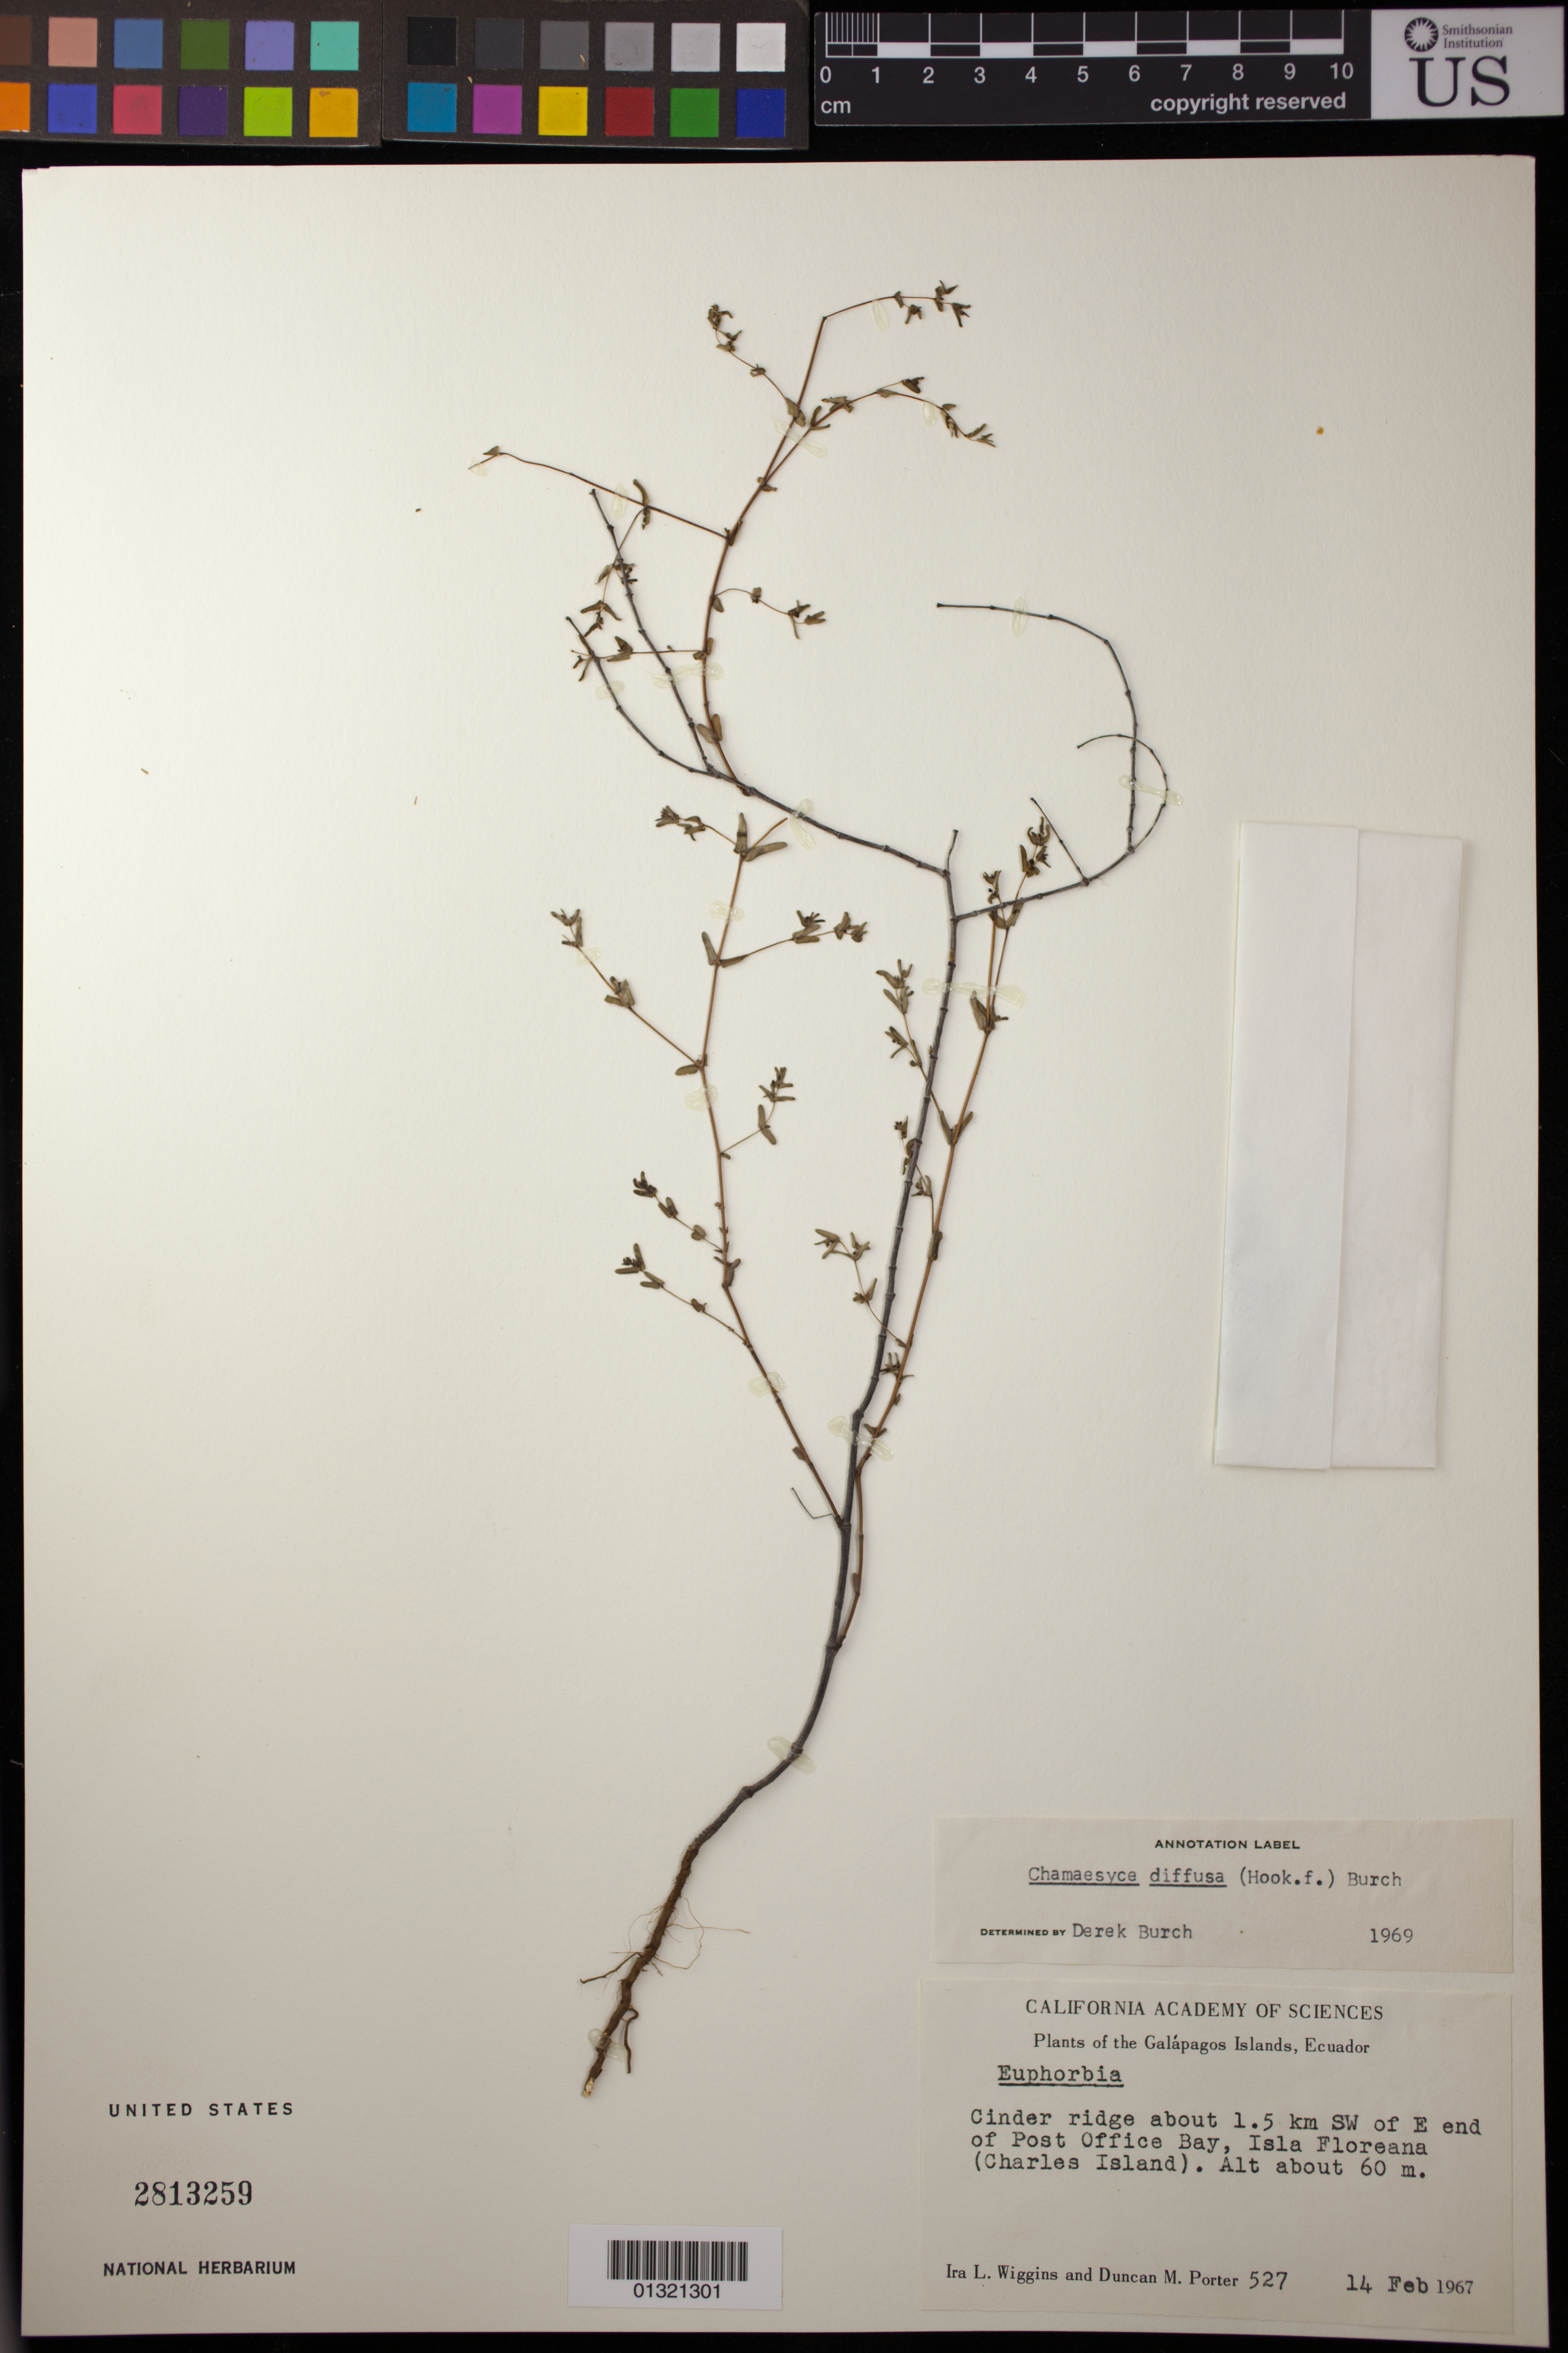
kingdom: Plantae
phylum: Tracheophyta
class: Magnoliopsida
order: Malpighiales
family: Euphorbiaceae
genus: Euphorbia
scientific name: Euphorbia punctulata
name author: Andersson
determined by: Strong, Mark T., (BOT), Smithsonian Institution - National Museum of Natural History (UNITED STATES)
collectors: I. L. Wiggins & D. Porter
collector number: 527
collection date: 1967-02-14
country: Ecuador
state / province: Colón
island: Galapagos Is.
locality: Cinder ridge about 1.5 km SW of E end of Post Office Bay, Isla Floreana (Charles Island)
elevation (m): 60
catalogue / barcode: US 2813259